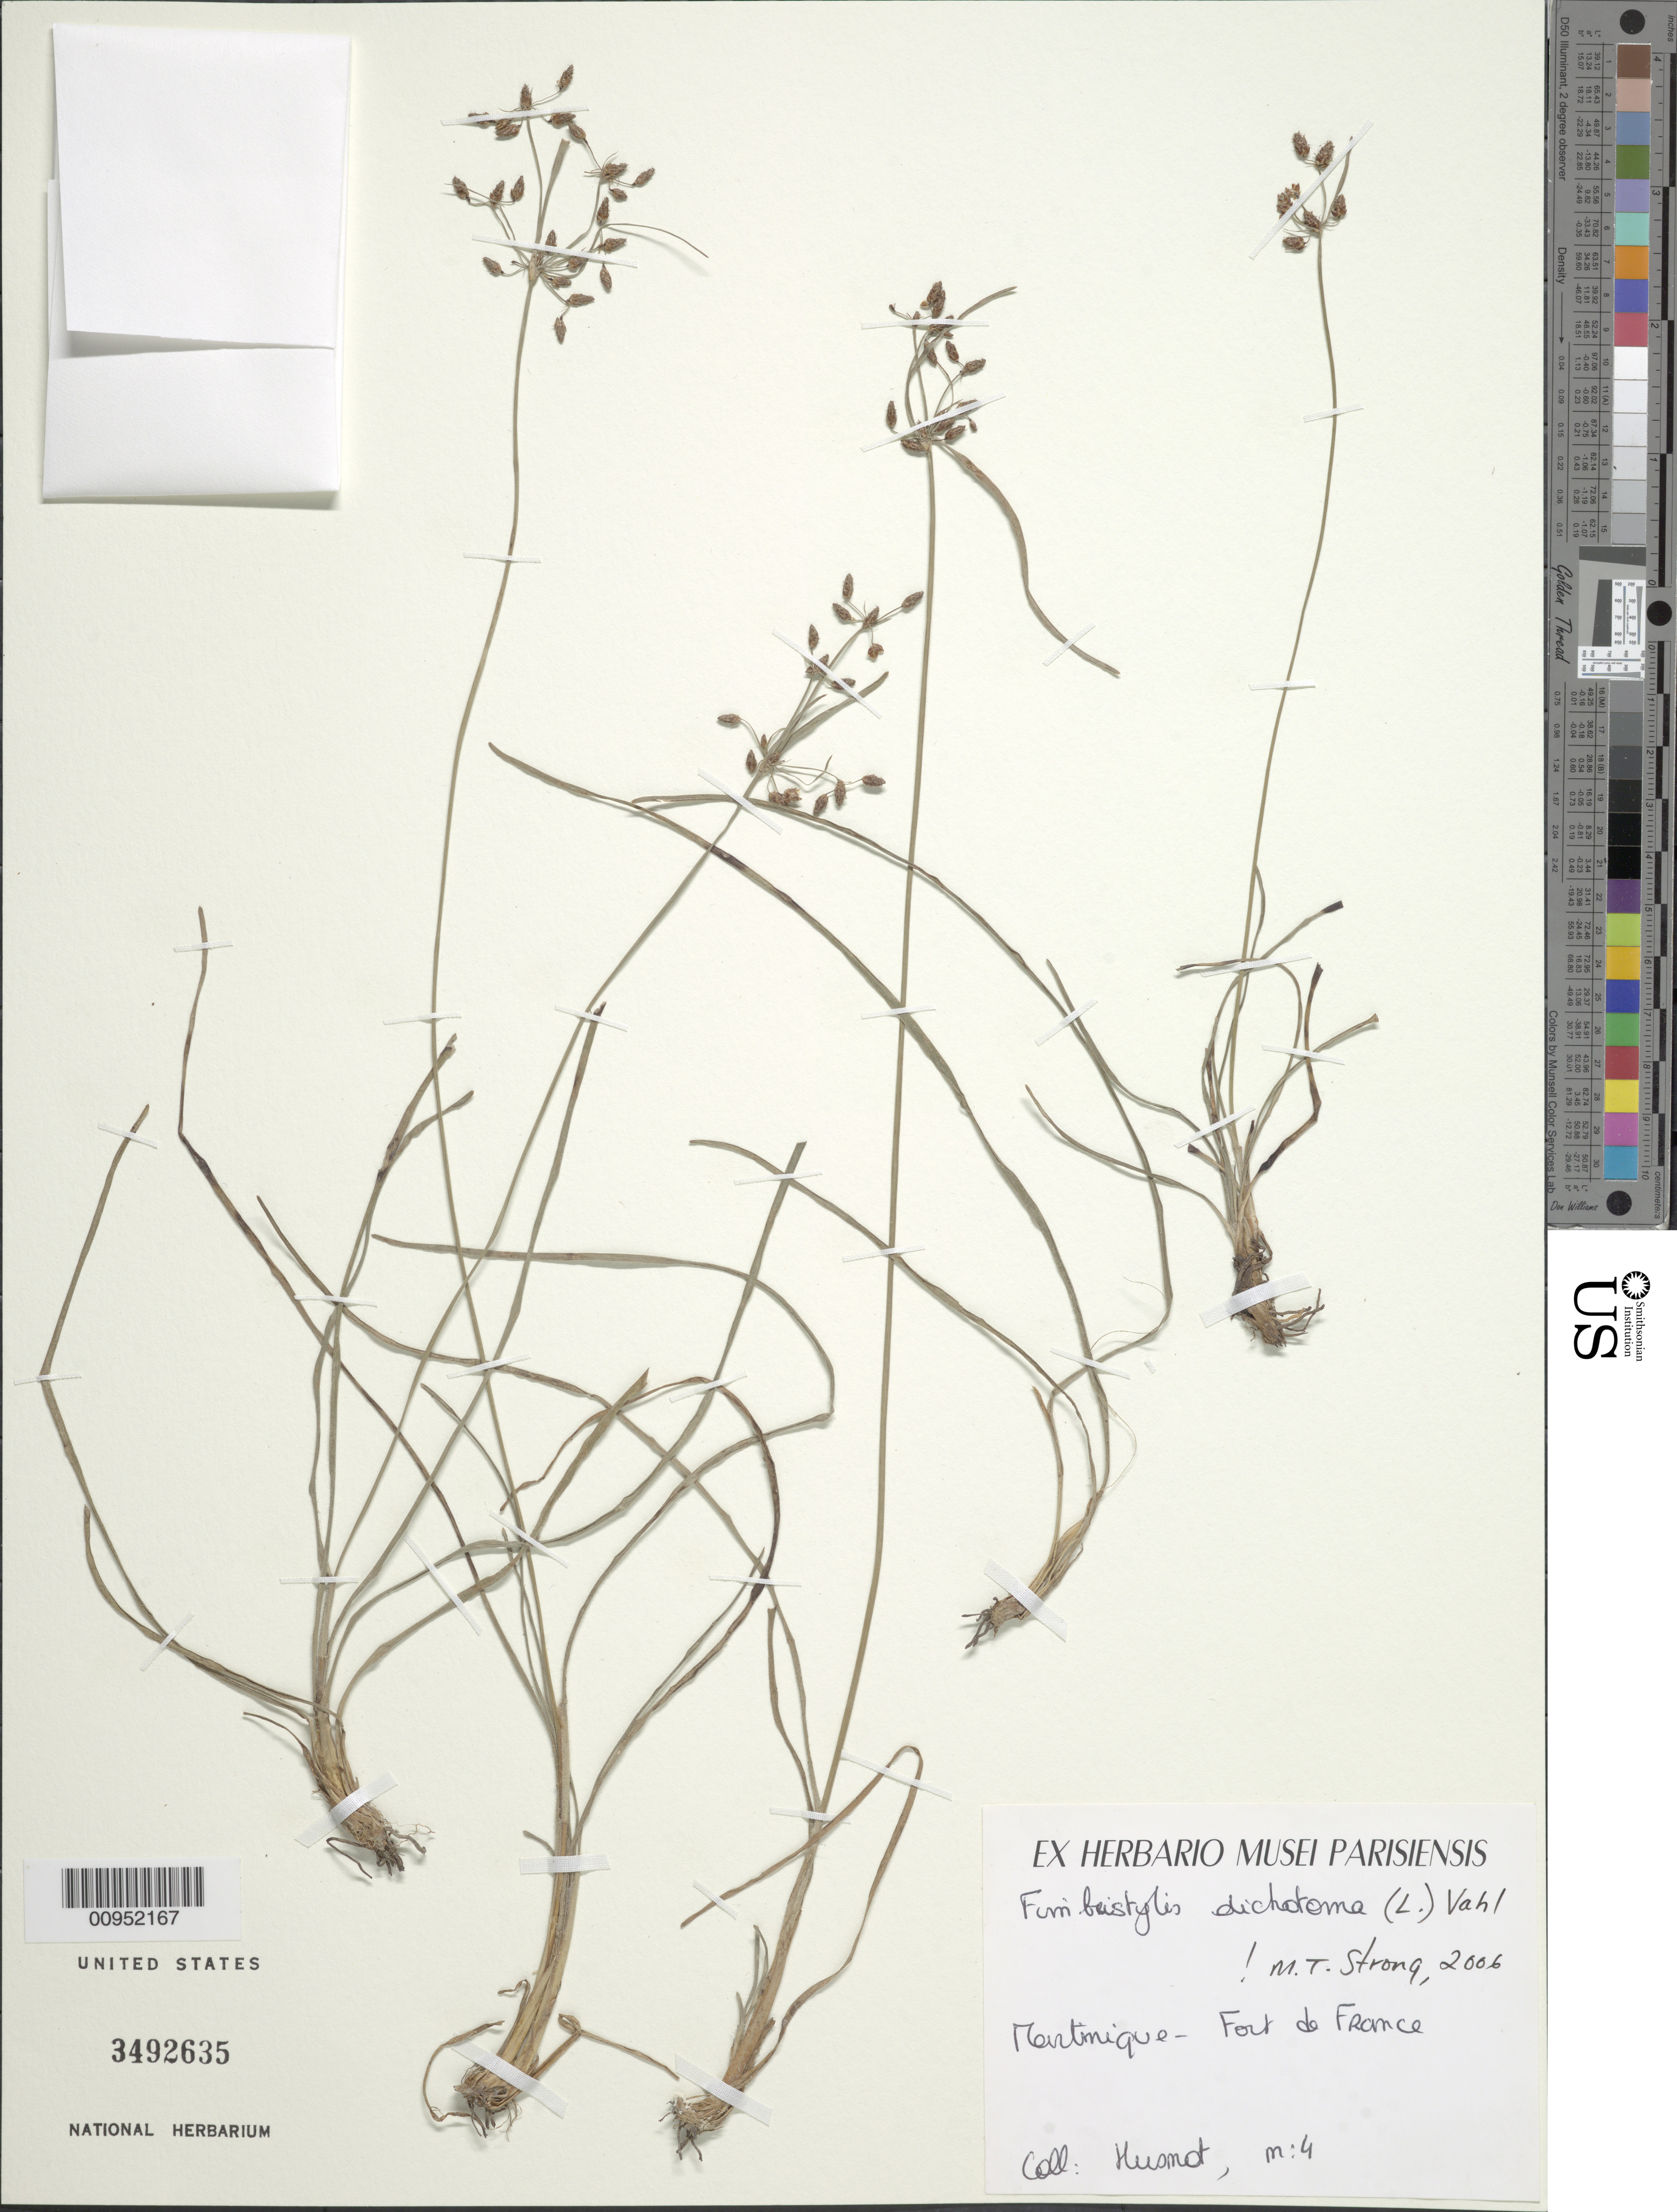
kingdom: Plantae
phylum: Tracheophyta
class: Liliopsida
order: Poales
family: Cyperaceae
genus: Fimbristylis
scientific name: Fimbristylis dichotoma subsp. dichotoma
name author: (L.) Vahl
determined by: Strong, M. T., (US), Smithsonian Institution - National Museum of Natural History (UNITED STATES)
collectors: P. T. Husnot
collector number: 4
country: Martinique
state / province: Fort-de-France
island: Martinique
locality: Fort de France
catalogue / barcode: US 3492635